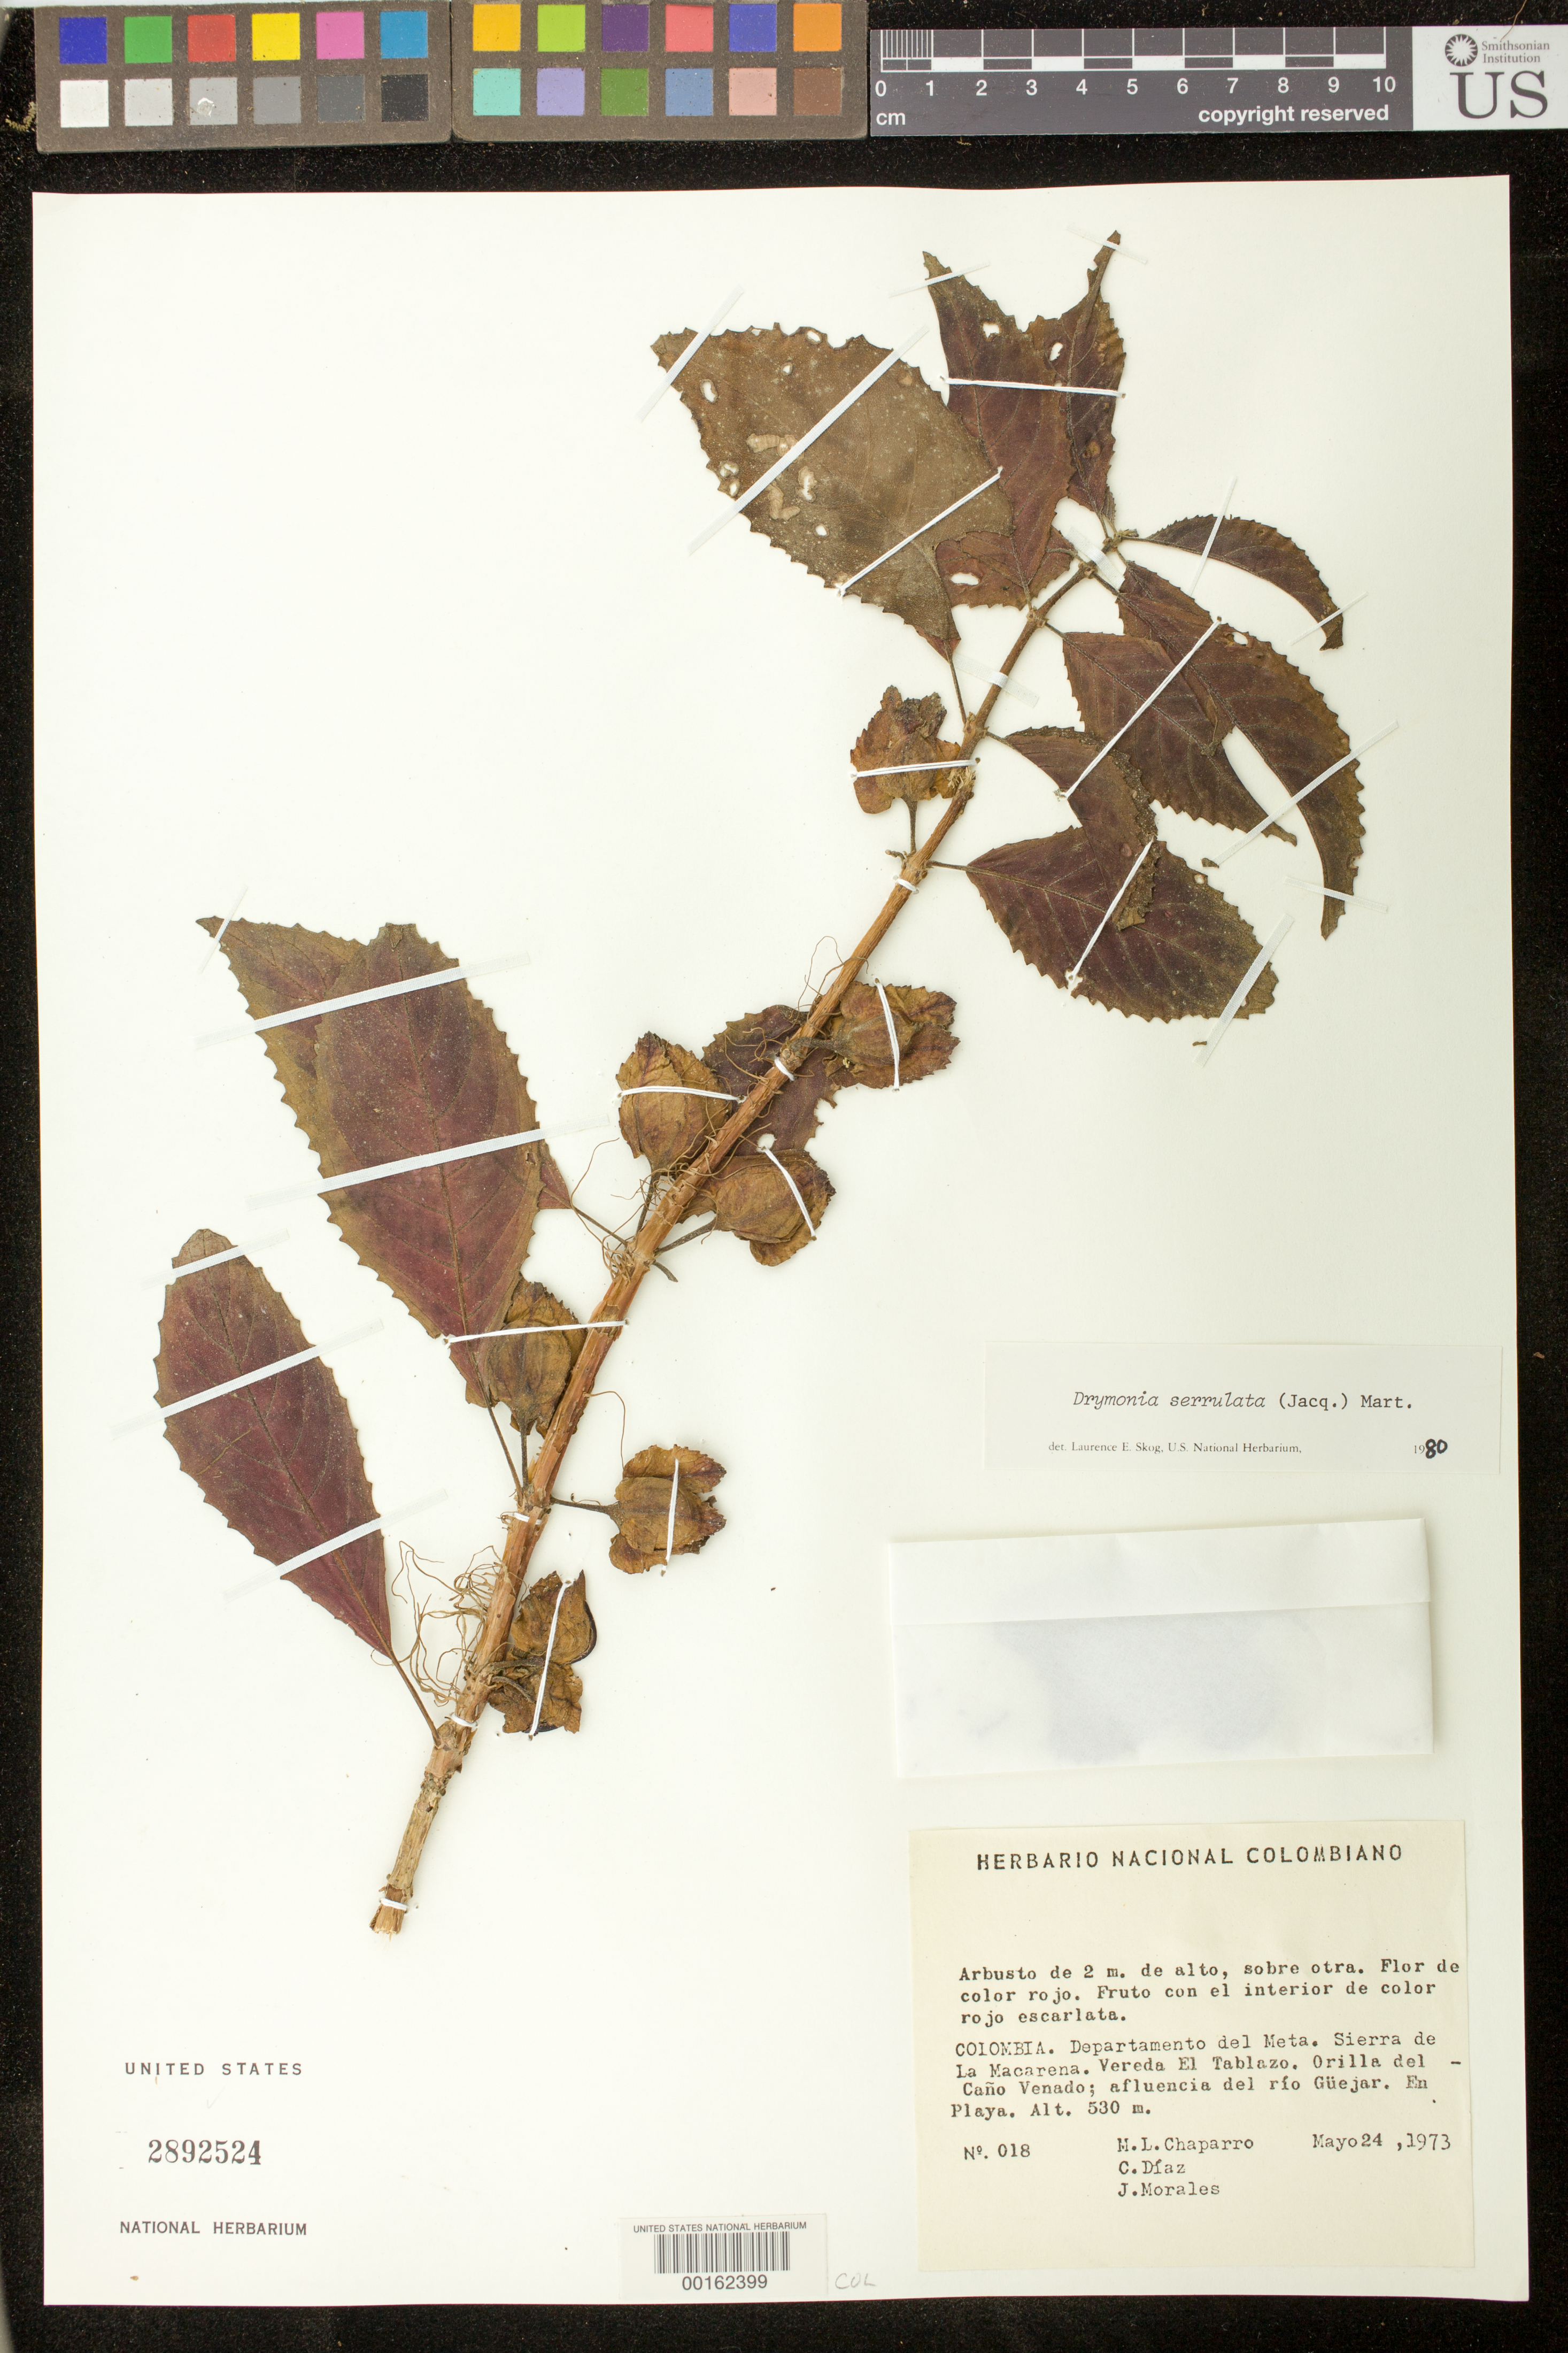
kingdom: Plantae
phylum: Tracheophyta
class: Magnoliopsida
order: Lamiales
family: Gesneriaceae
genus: Drymonia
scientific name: Drymonia serrulata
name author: (Jacq.) Mart.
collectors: M. Chaparro & et al.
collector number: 18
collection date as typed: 24 May 1973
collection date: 1973-05-24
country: Colombia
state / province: Meta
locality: Sierra de La Macarena, El Tablazo path, bank of Cano Venado, tributary of Rio Guejar, on the shore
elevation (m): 530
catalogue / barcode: US 2892524